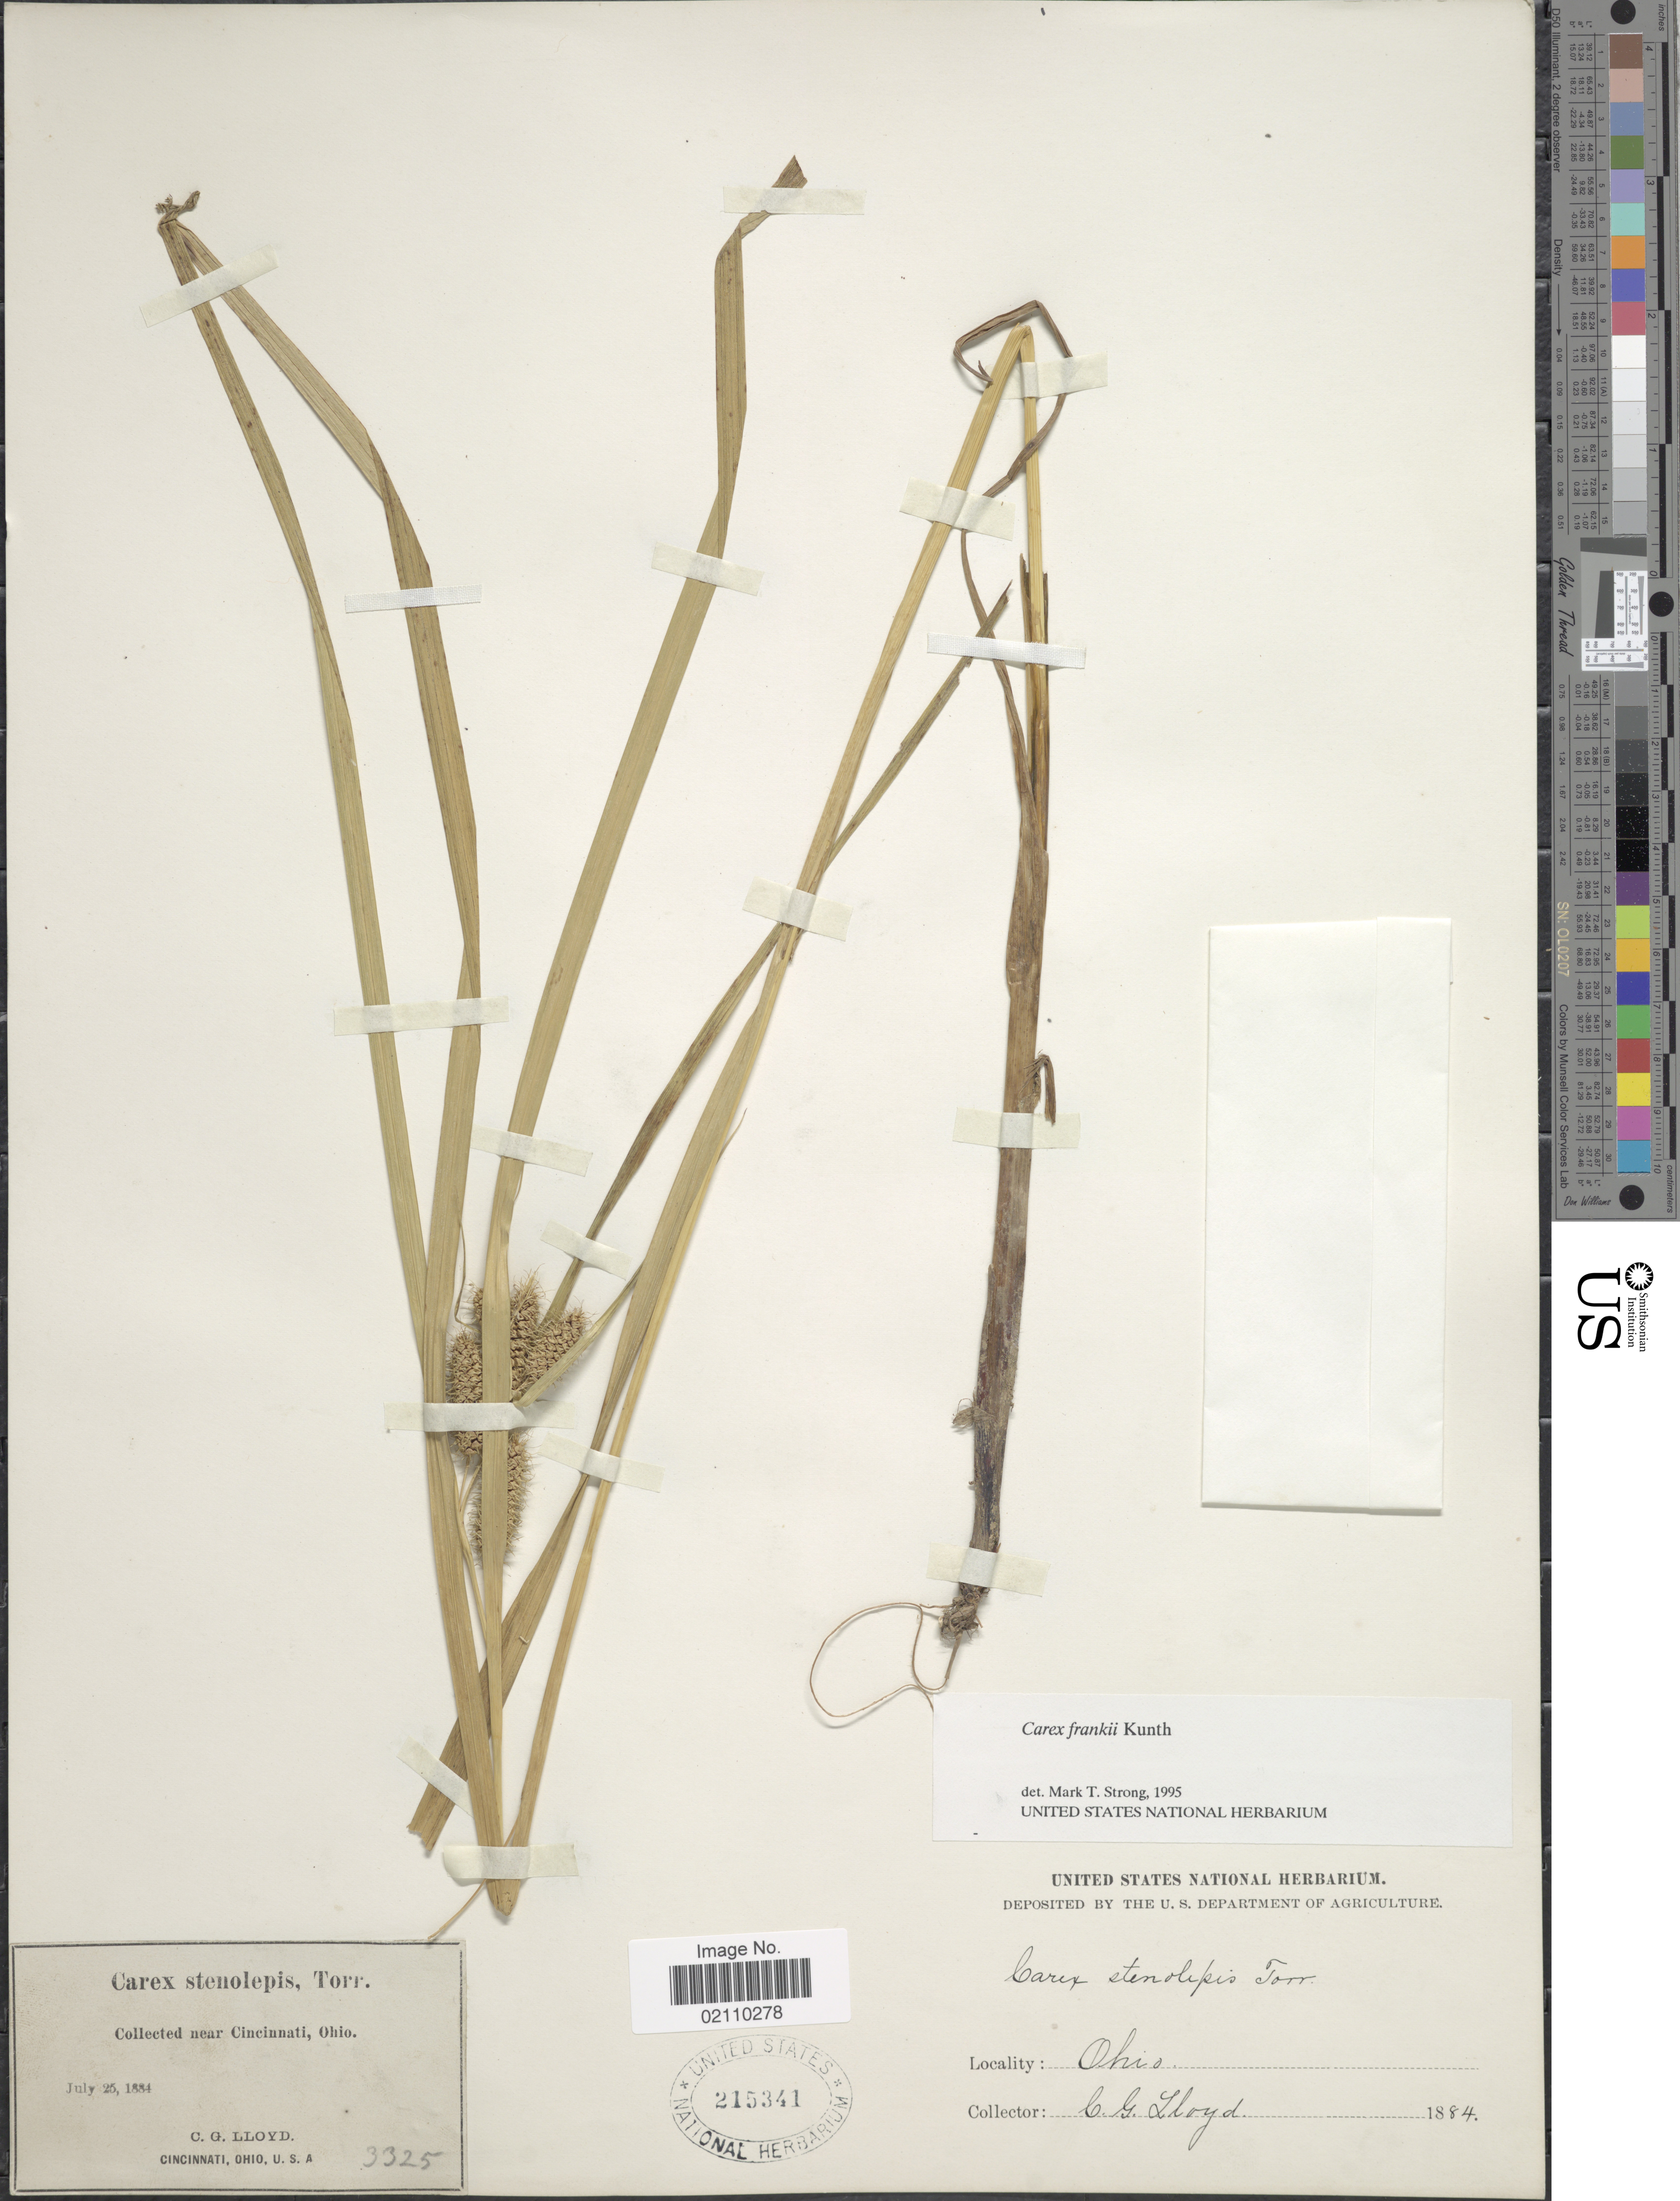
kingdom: Plantae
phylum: Tracheophyta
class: Liliopsida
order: Poales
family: Cyperaceae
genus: Carex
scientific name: Carex frankii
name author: Kunth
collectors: C. G. Lloyd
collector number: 3325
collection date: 1884-07-25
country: United States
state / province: Ohio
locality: Near Cincinnati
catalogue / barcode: US 215341